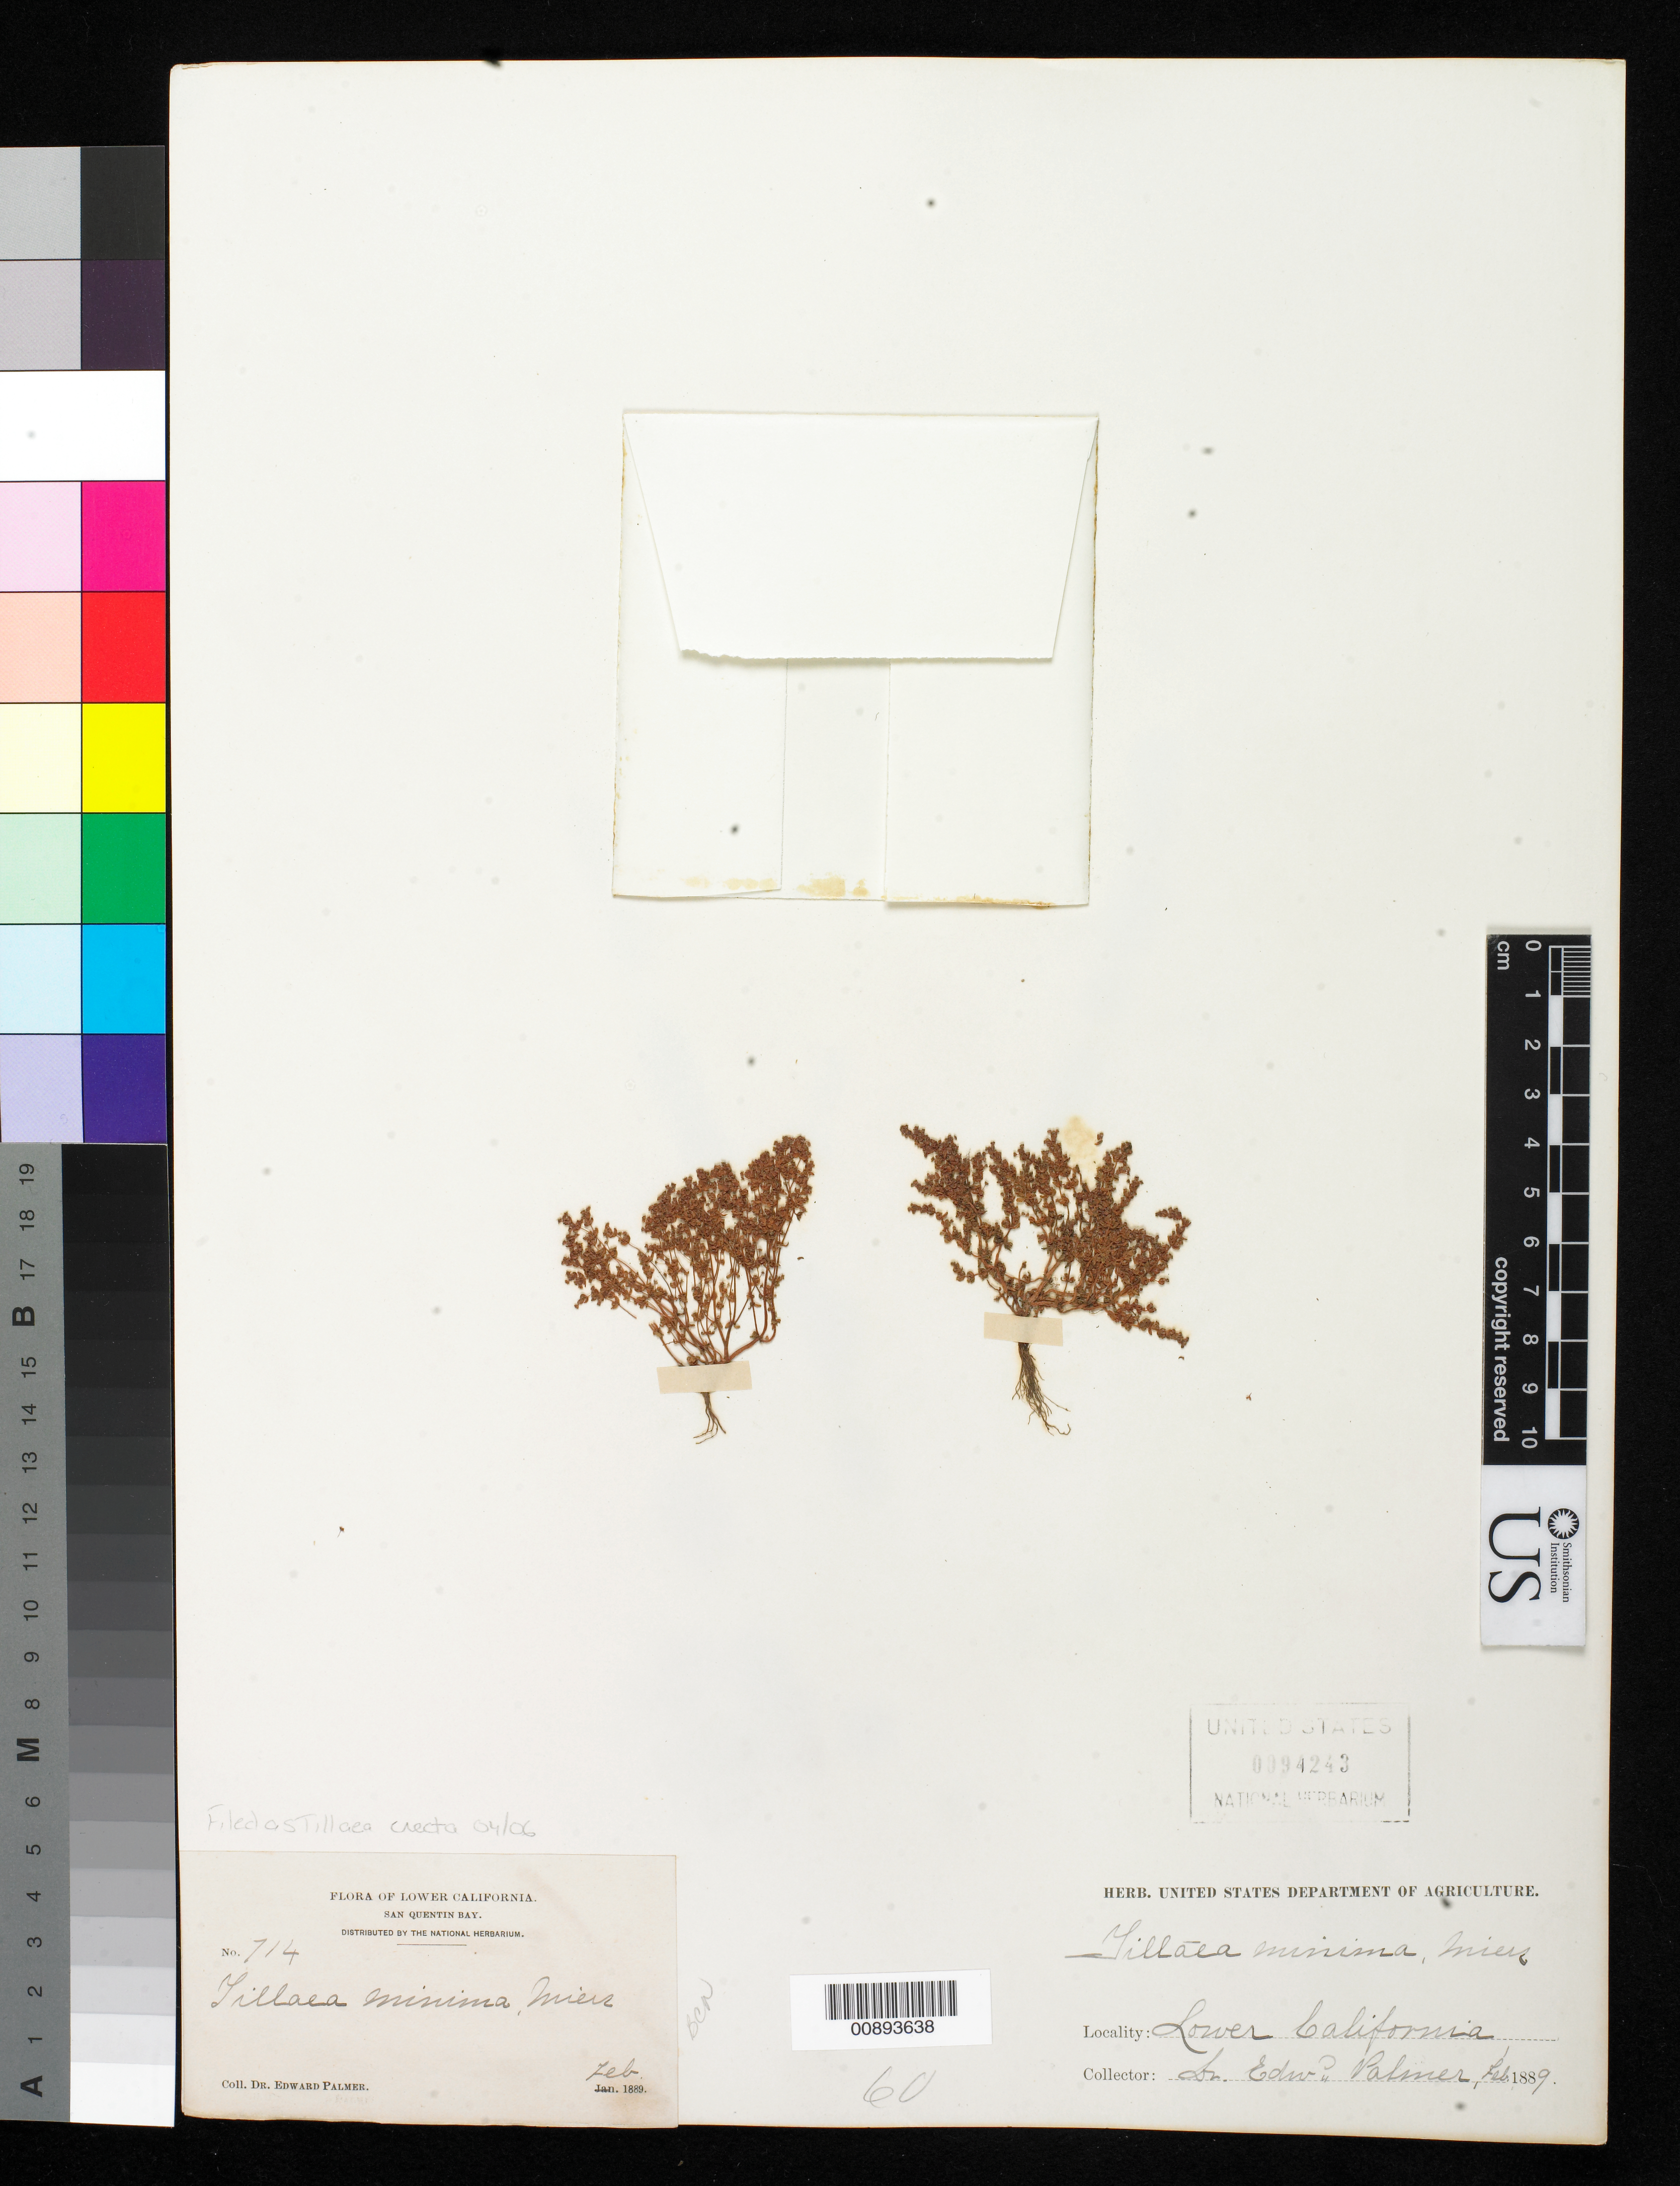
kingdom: Plantae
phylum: Tracheophyta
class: Magnoliopsida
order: Saxifragales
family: Crassulaceae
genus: Crassula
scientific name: Crassula connata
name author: (Ruiz & Pav.) A. Berger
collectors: E. Palmer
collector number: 714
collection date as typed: Feb 1889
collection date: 1889-02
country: Mexico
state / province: Baja California Norte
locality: San Quentin Bay, Baja California.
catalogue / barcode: US 94243